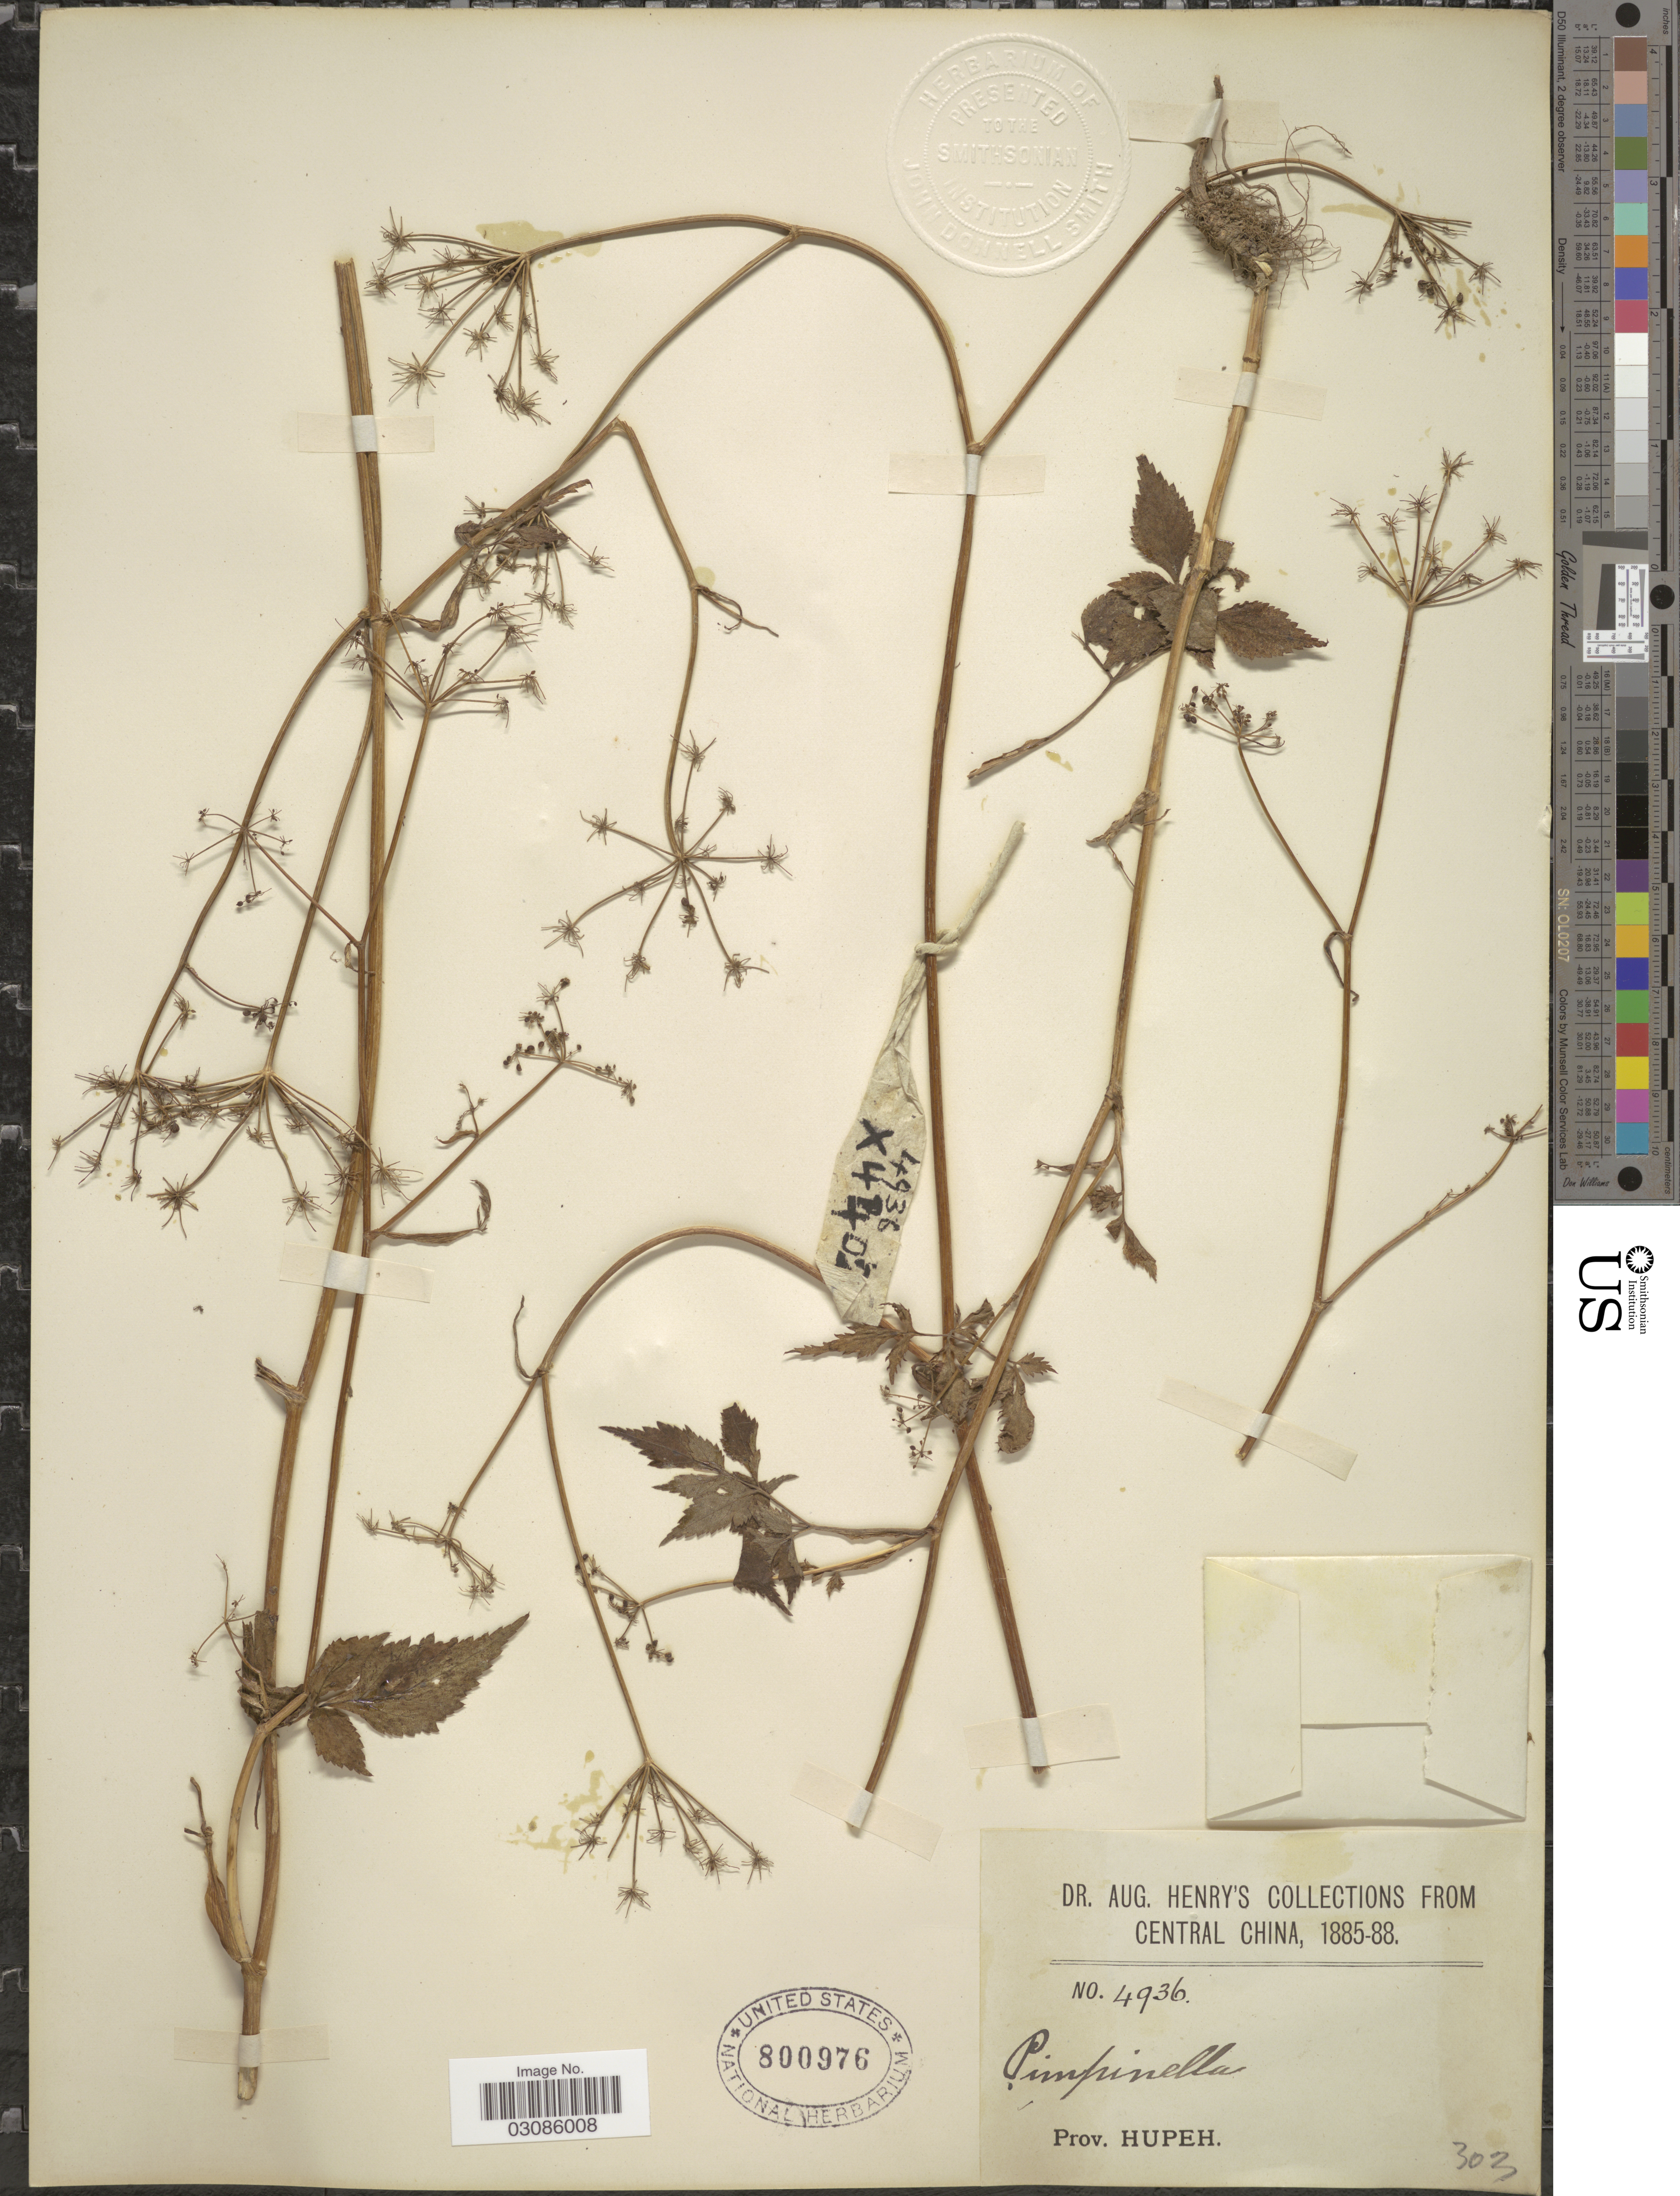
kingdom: Plantae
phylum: Tracheophyta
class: Magnoliopsida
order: Apiales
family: Apiaceae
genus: Pimpinella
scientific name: Pimpinella sp.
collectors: A. Henry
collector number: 4936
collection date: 1885/1888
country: China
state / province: Hubei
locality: Central China, Prov. Hupeh.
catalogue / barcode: US 800976